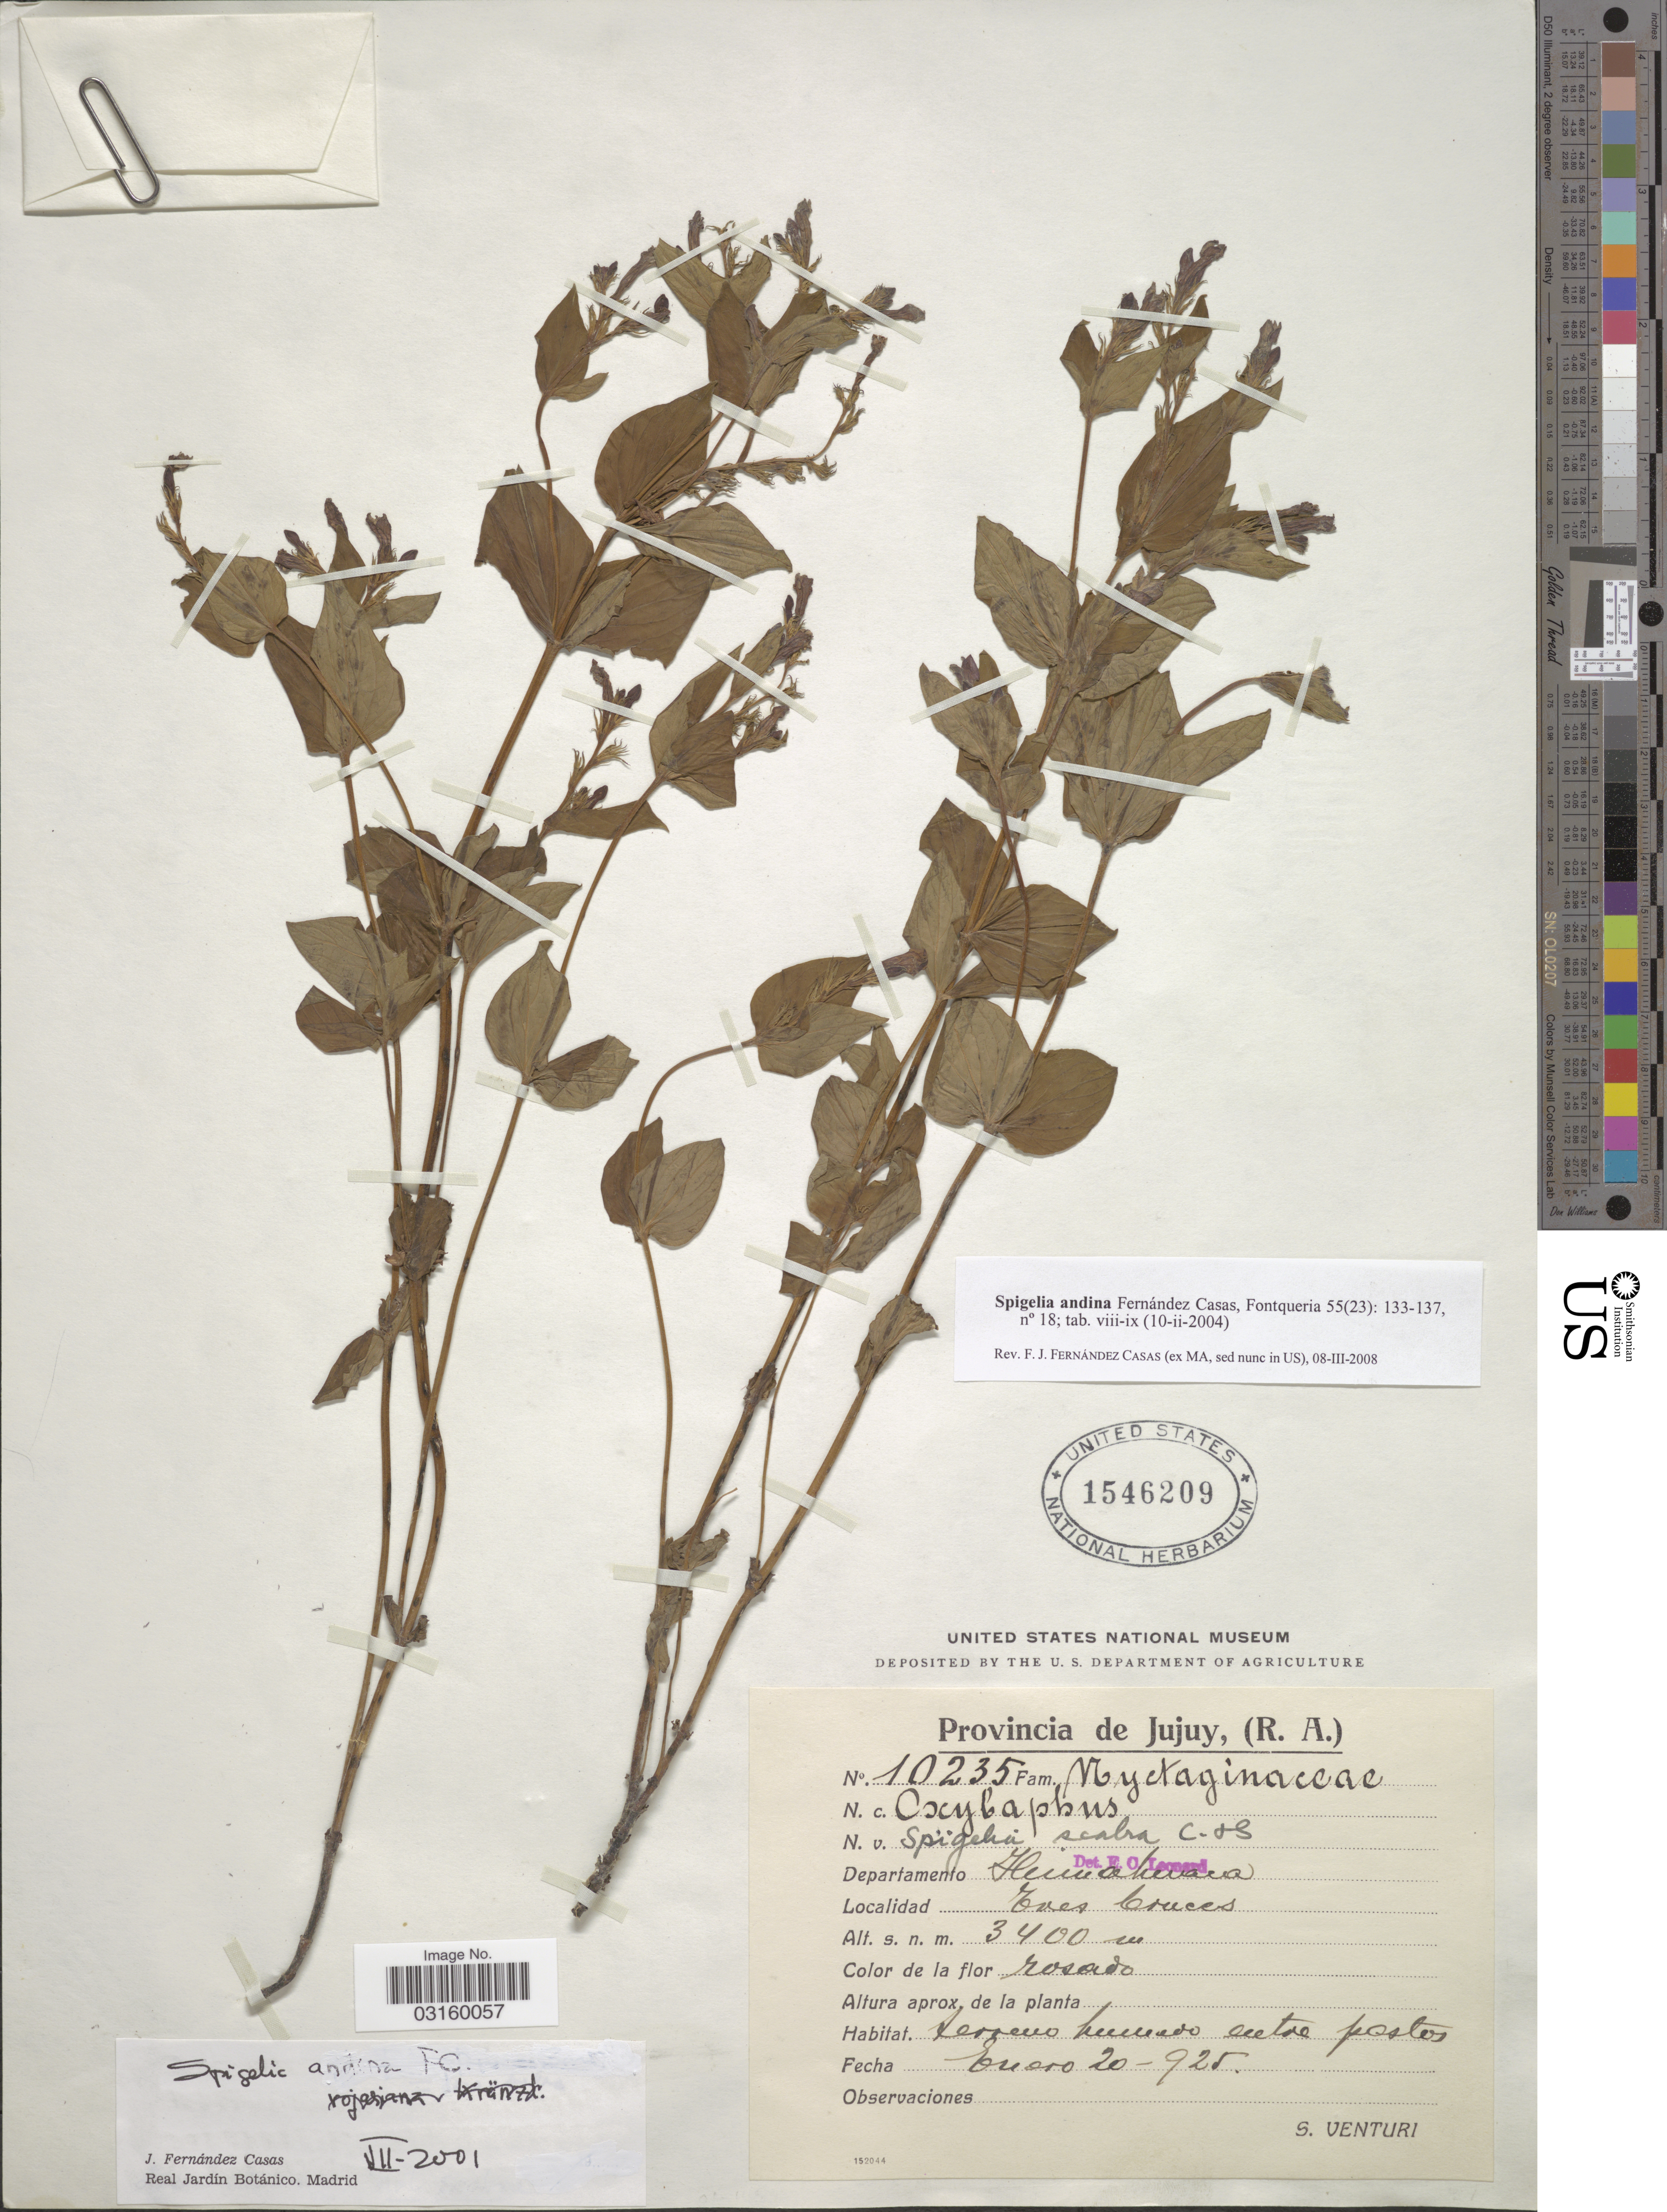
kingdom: Plantae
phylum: Tracheophyta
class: Magnoliopsida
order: Gentianales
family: Loganiaceae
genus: Spigelia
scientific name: Spigelia andina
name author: Fern. Casas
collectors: S. Venturi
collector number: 10235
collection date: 1925-01-20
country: Argentina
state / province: Jujuy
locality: Departamento Humahuaca, Tres Cruces.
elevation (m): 3400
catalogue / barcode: US 1546209